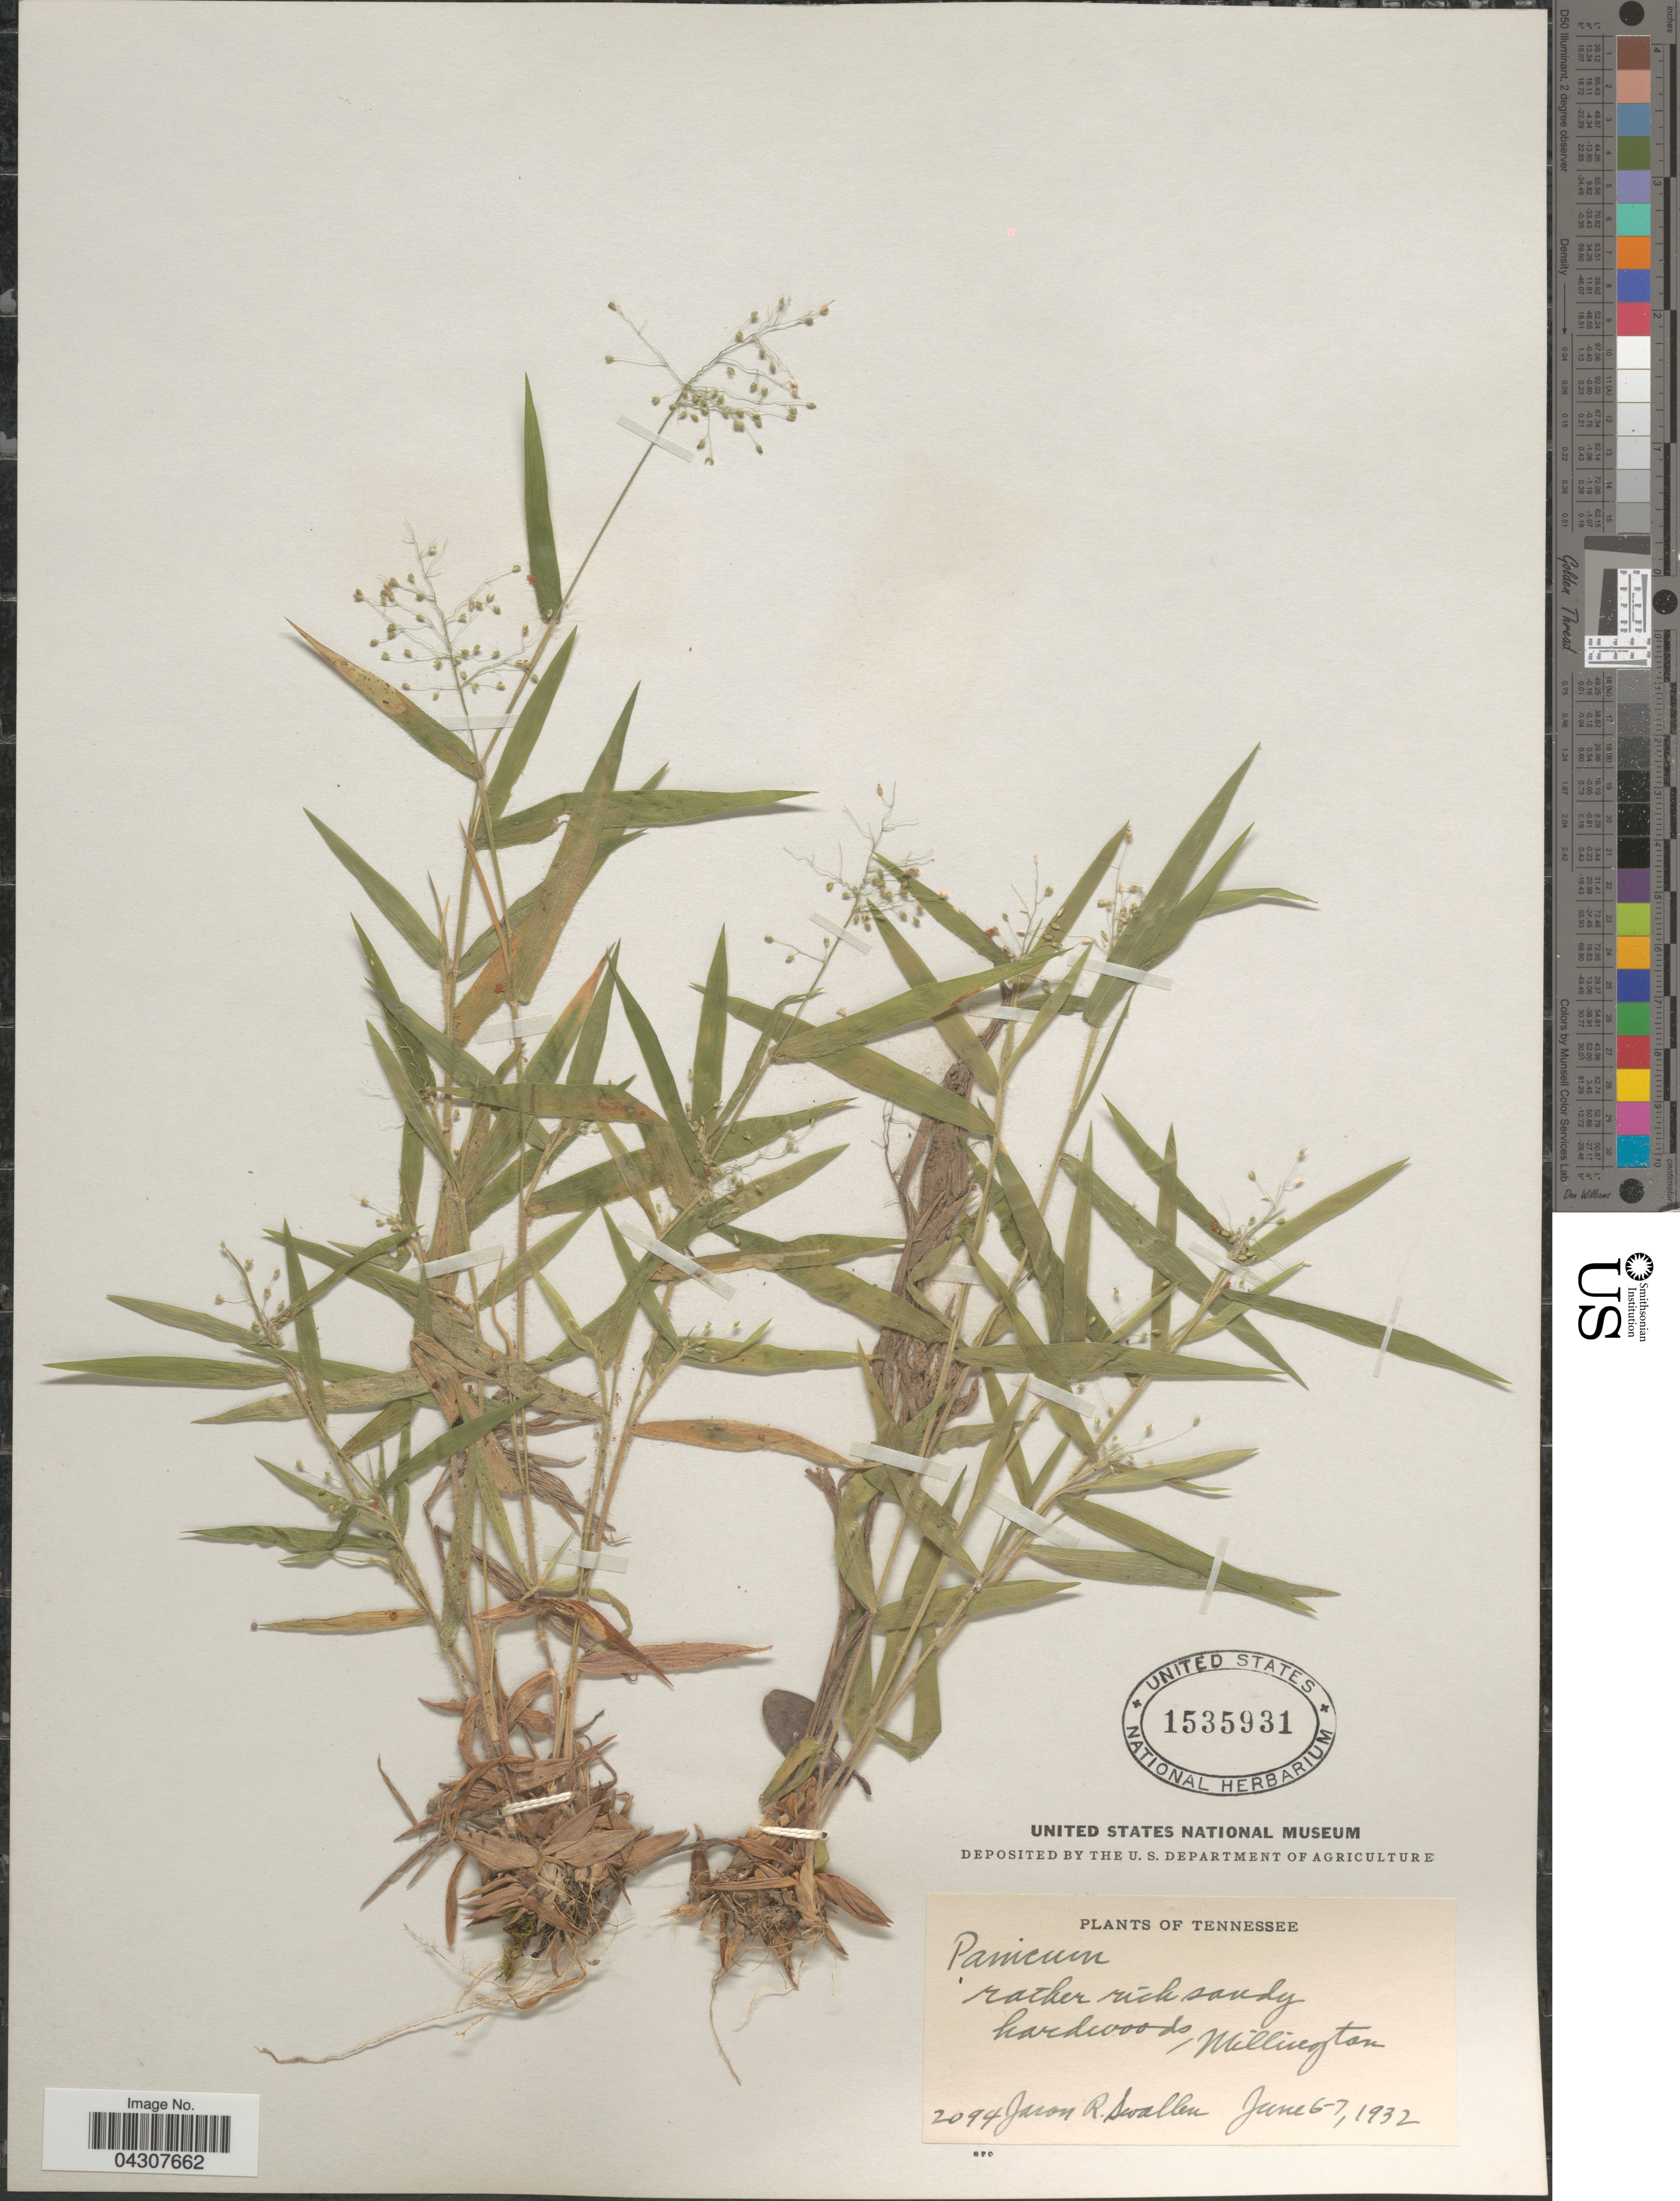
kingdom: Plantae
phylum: Tracheophyta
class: Liliopsida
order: Poales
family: Poaceae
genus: Dichanthelium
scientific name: Dichanthelium acuminatum var. acuminatum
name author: (Sw.) Gould & C.A. Clark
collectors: J. R. Swallen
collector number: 2094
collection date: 1932-06-06/1932-06-07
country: United States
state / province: Tennessee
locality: Millington.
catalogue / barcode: US 1535931